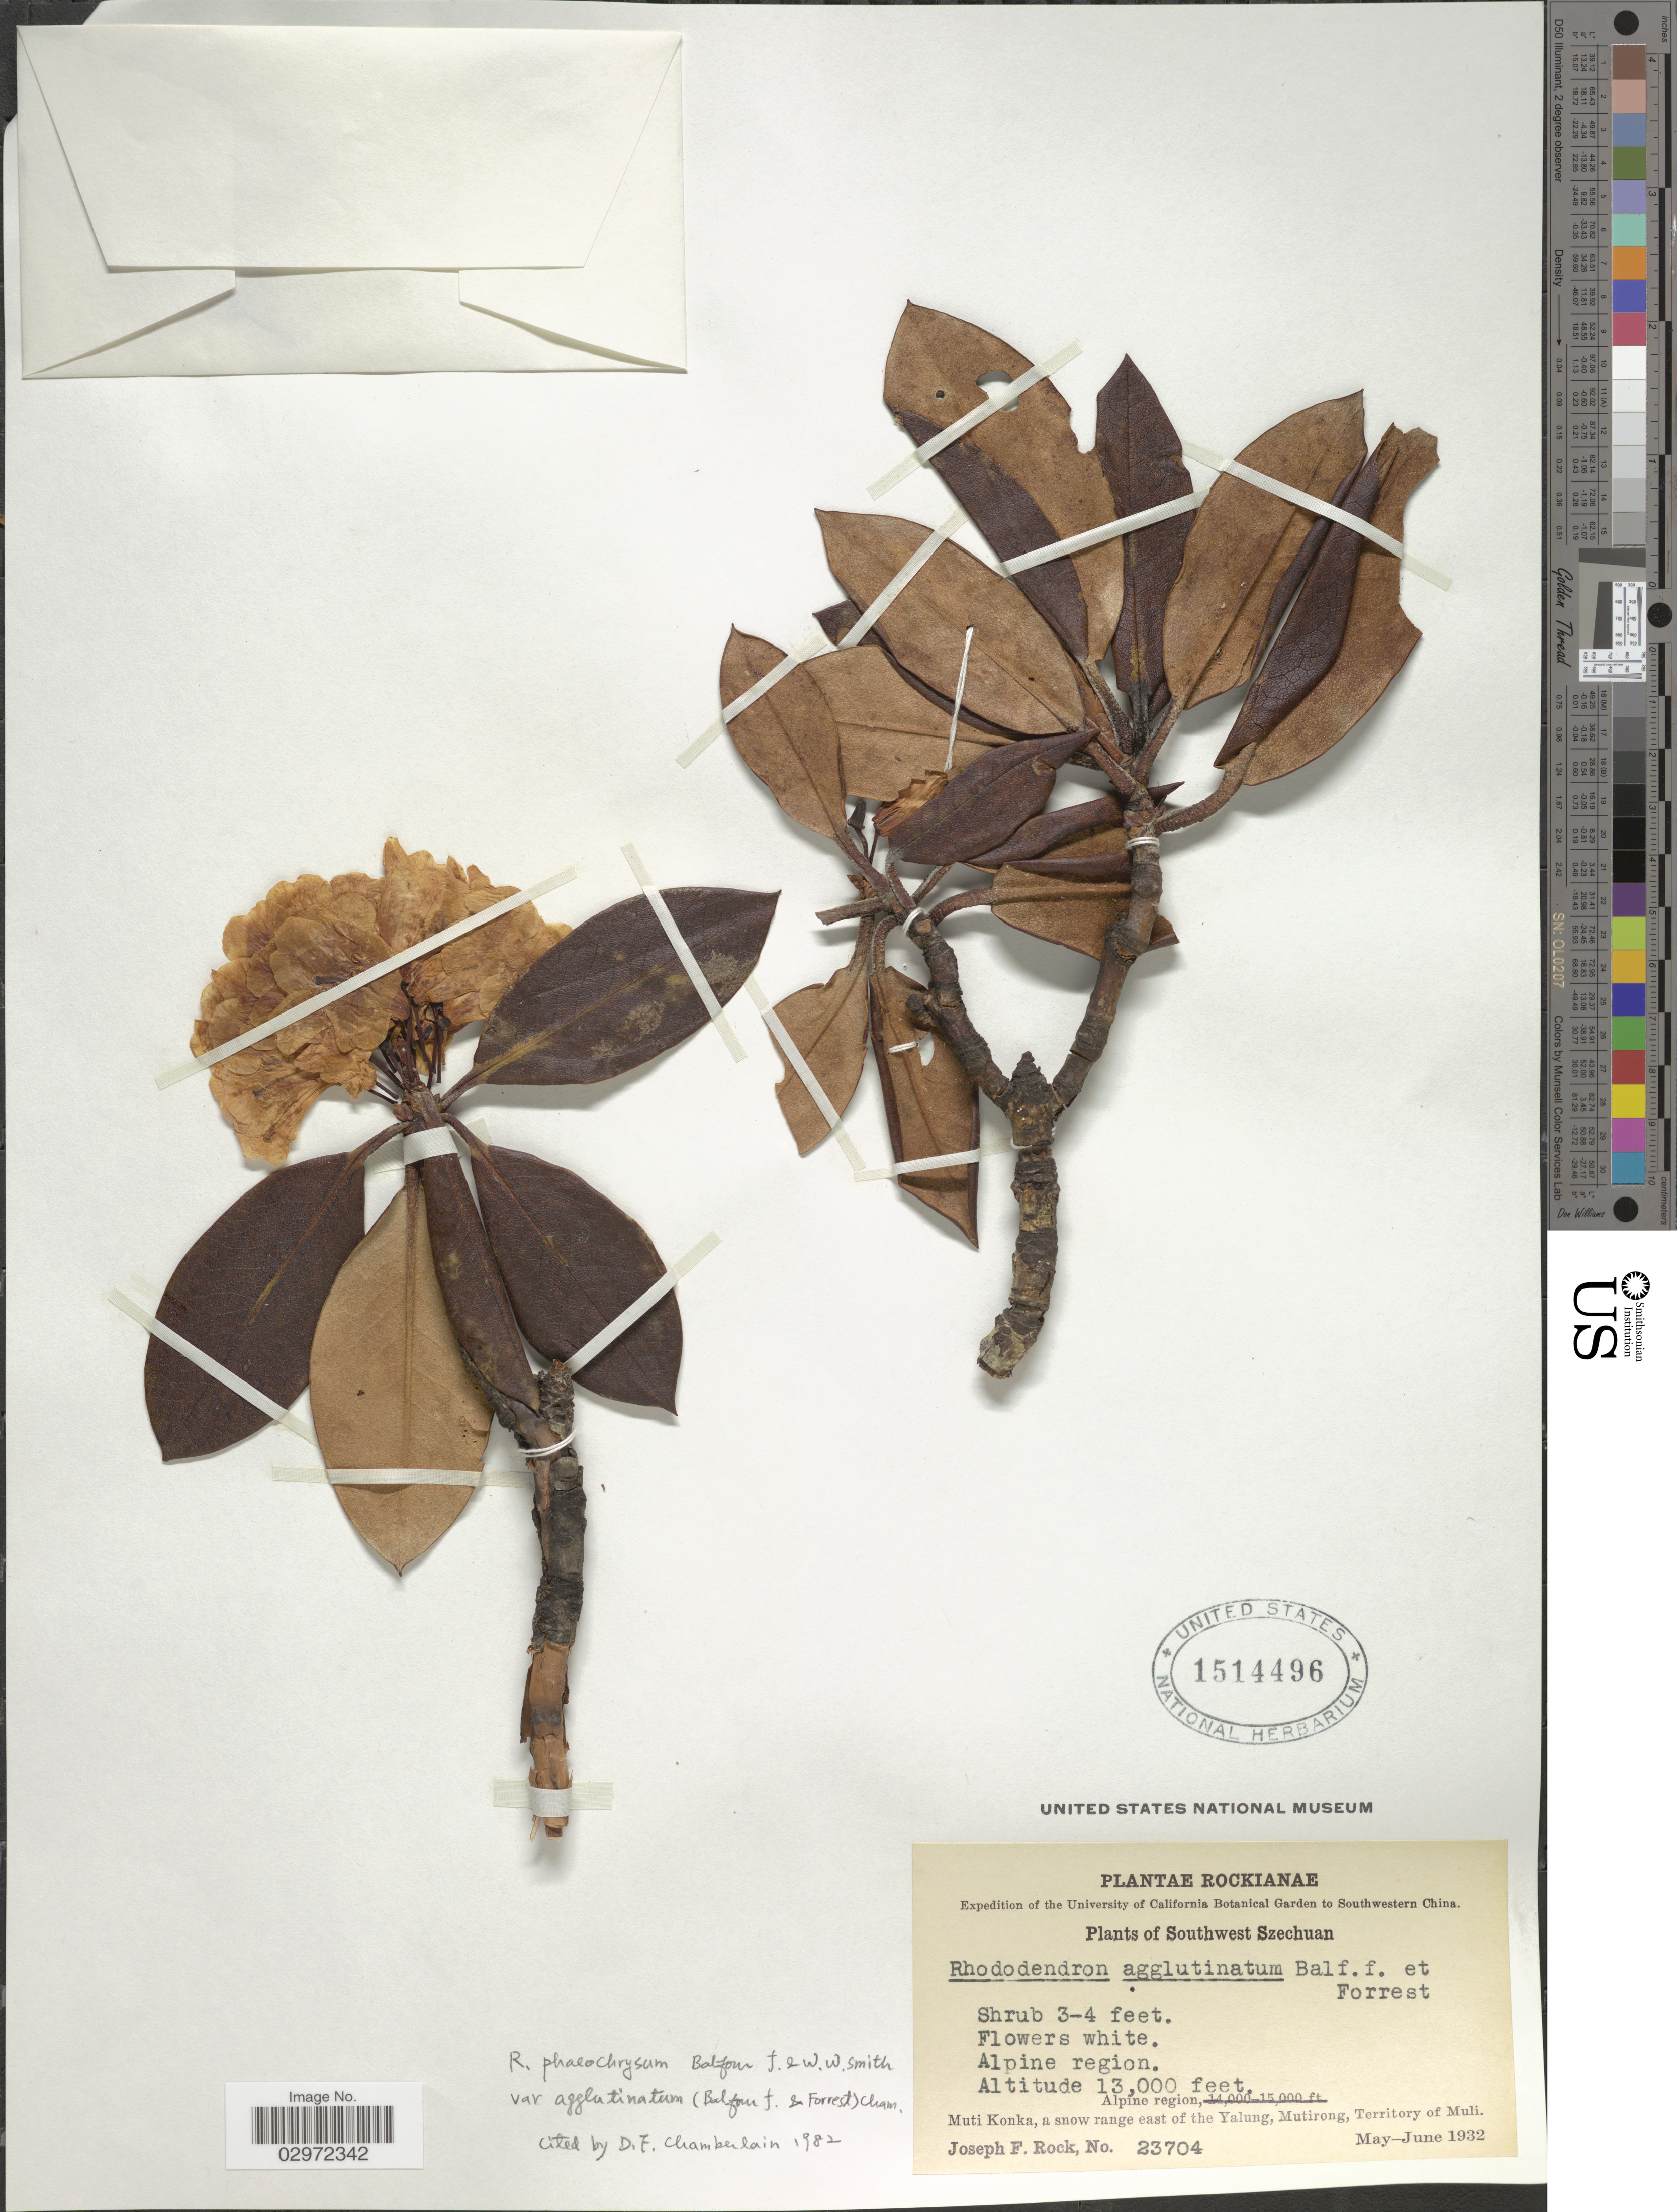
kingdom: Plantae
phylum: Tracheophyta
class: Magnoliopsida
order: Ericales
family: Ericaceae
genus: Rhododendron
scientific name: Rhododendron phaeochrysum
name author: Balf. f. & W.W. Sm.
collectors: J. F. Rock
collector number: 23704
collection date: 1932-05/1932-07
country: China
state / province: Sichuan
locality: Southwestern China. Southwest Szechuan, Alpine region, Muti Konka, a snow range east of the Yalung, Mutirong, Territory of Muli.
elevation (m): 3962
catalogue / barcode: US 1514496